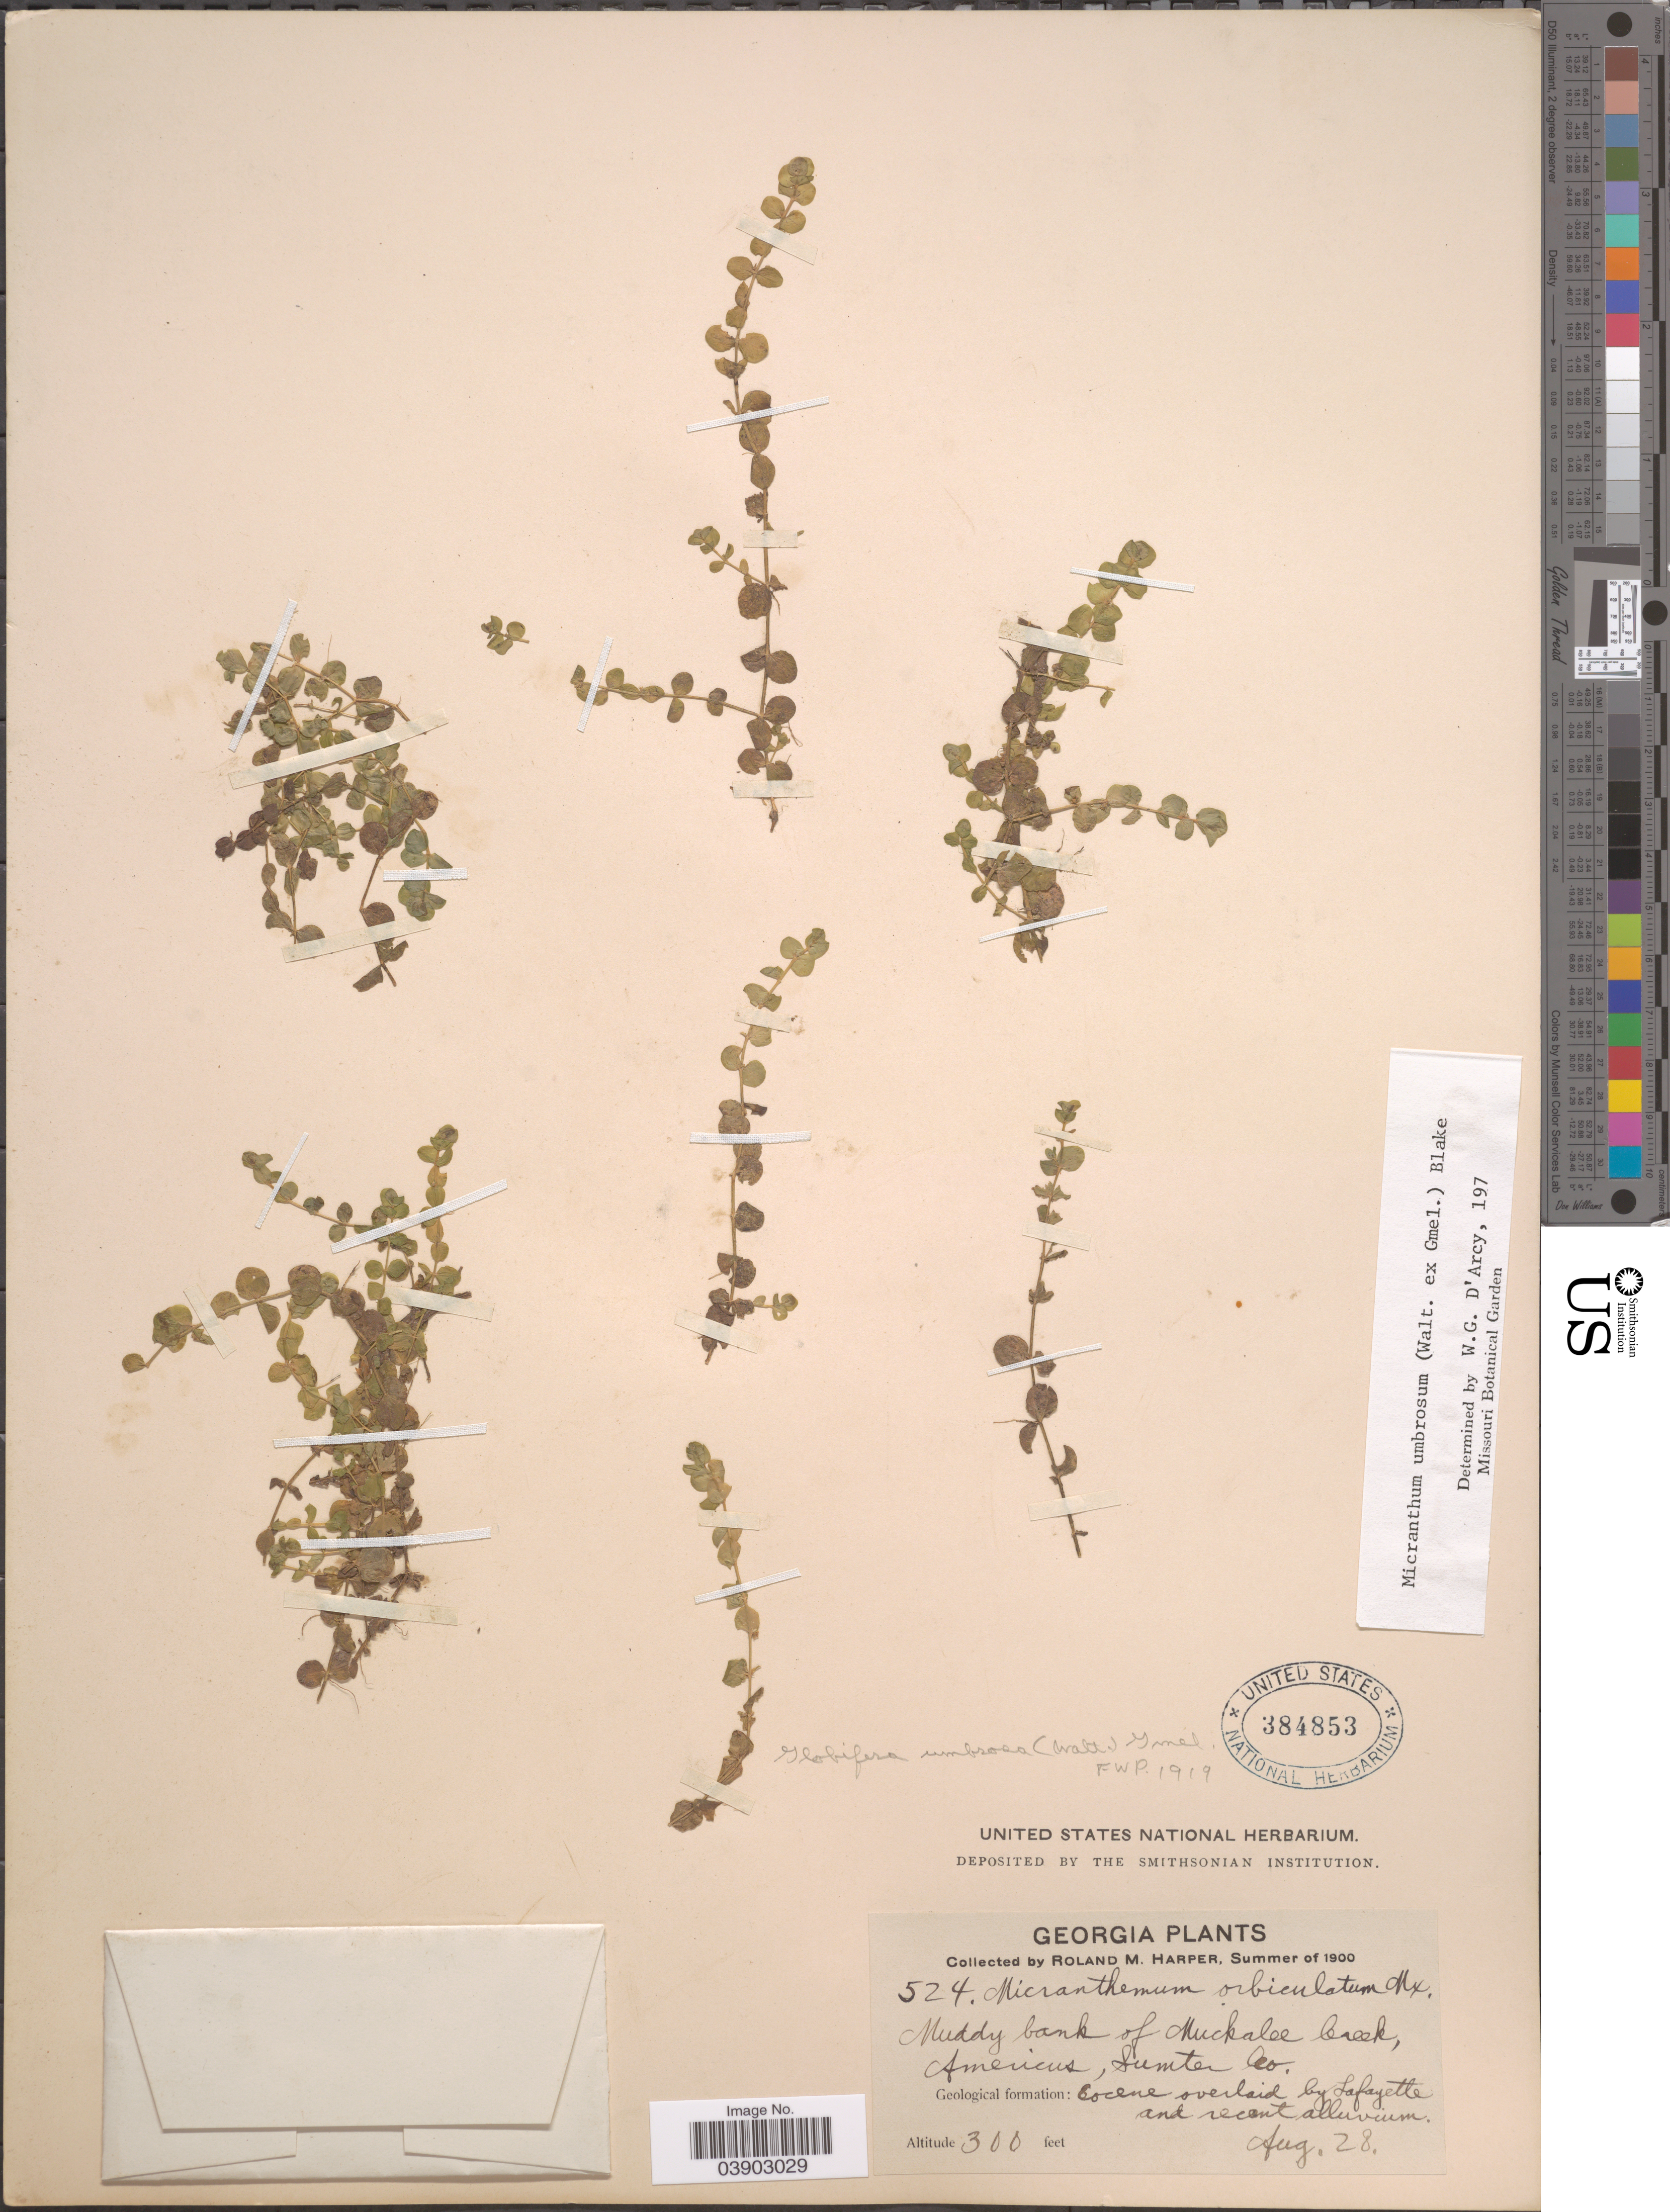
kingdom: Plantae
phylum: Tracheophyta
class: Magnoliopsida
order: Lamiales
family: Linderniaceae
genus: Micranthemum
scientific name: Micranthemum umbrosum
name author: (J.F. Gmel.) S.F. Blake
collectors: R. M. Harper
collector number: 524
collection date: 1900-08-28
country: United States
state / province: Georgia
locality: Muddy bank of Muckalee Creek, Americus, Sumter Co. Geological formation: Cocene overlaid by Lafayette.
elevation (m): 91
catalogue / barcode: US 384853